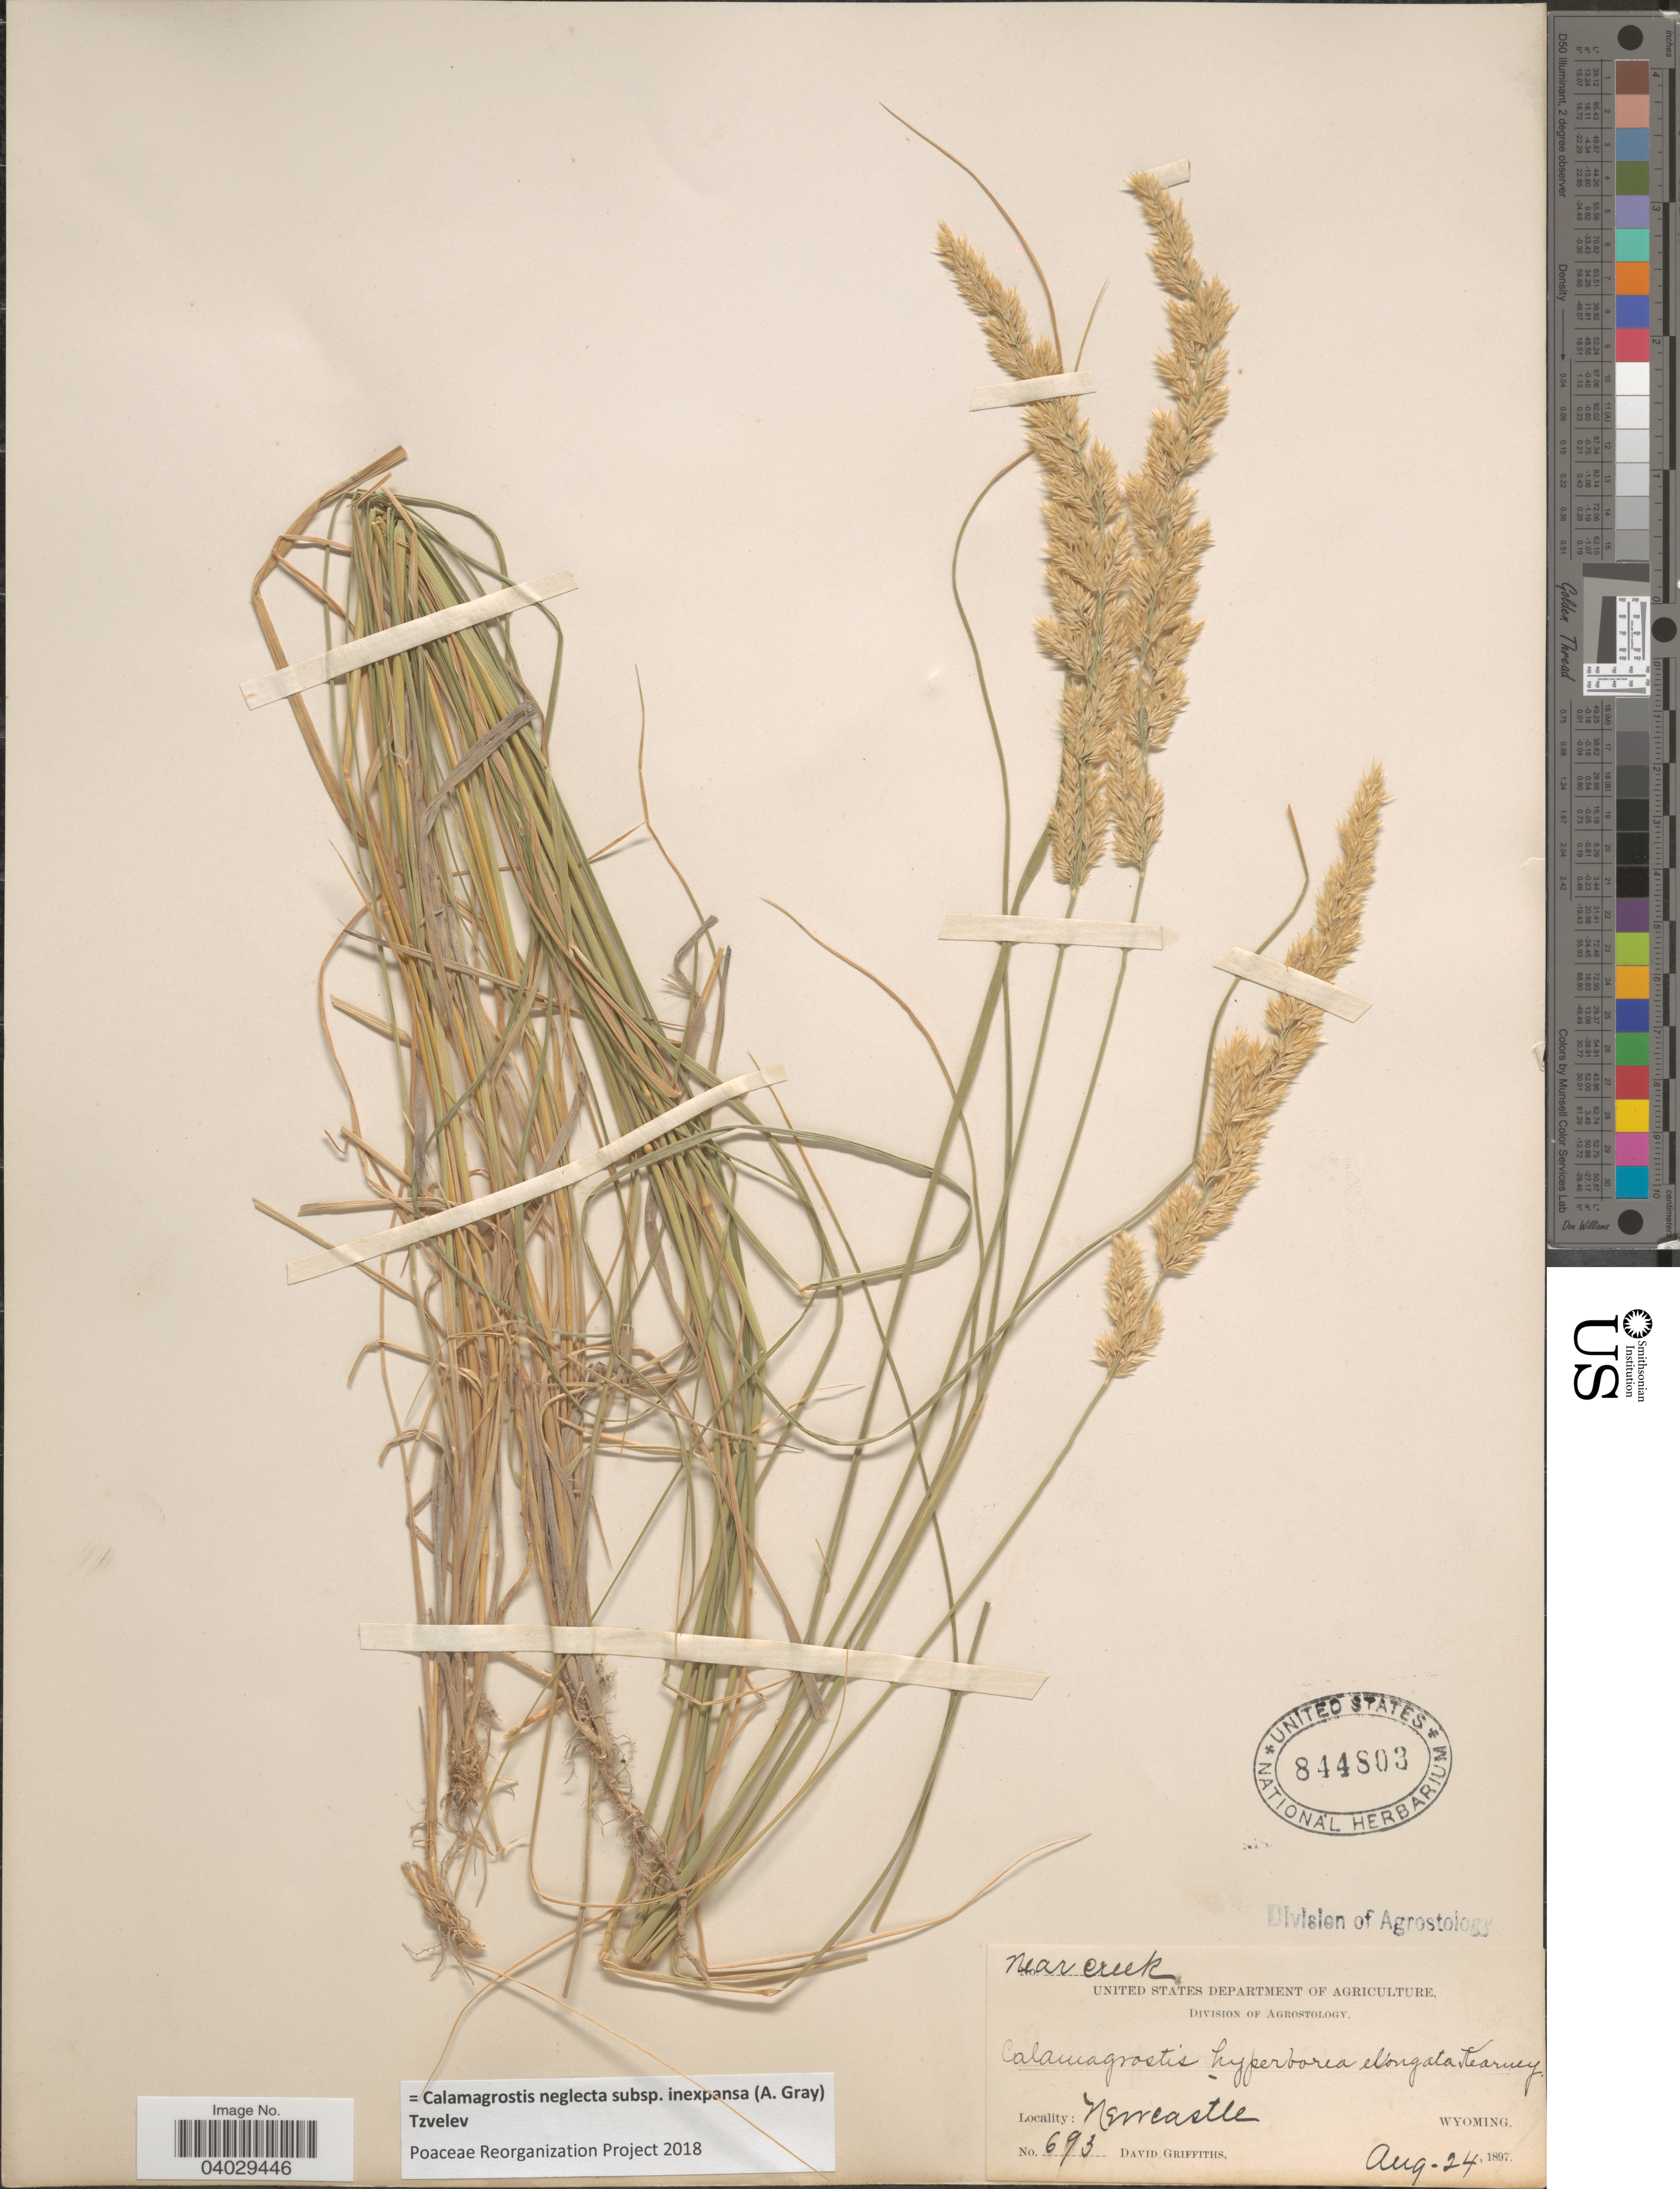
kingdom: Plantae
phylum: Tracheophyta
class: Liliopsida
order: Poales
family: Poaceae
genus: Calamagrostis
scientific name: Calamagrostis neglecta subsp. inexpansa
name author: (A. Gray) Tzvelev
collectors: D. Griffiths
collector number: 693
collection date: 1897-08-24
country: United States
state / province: Wyoming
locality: Newcastle.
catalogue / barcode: US 844803